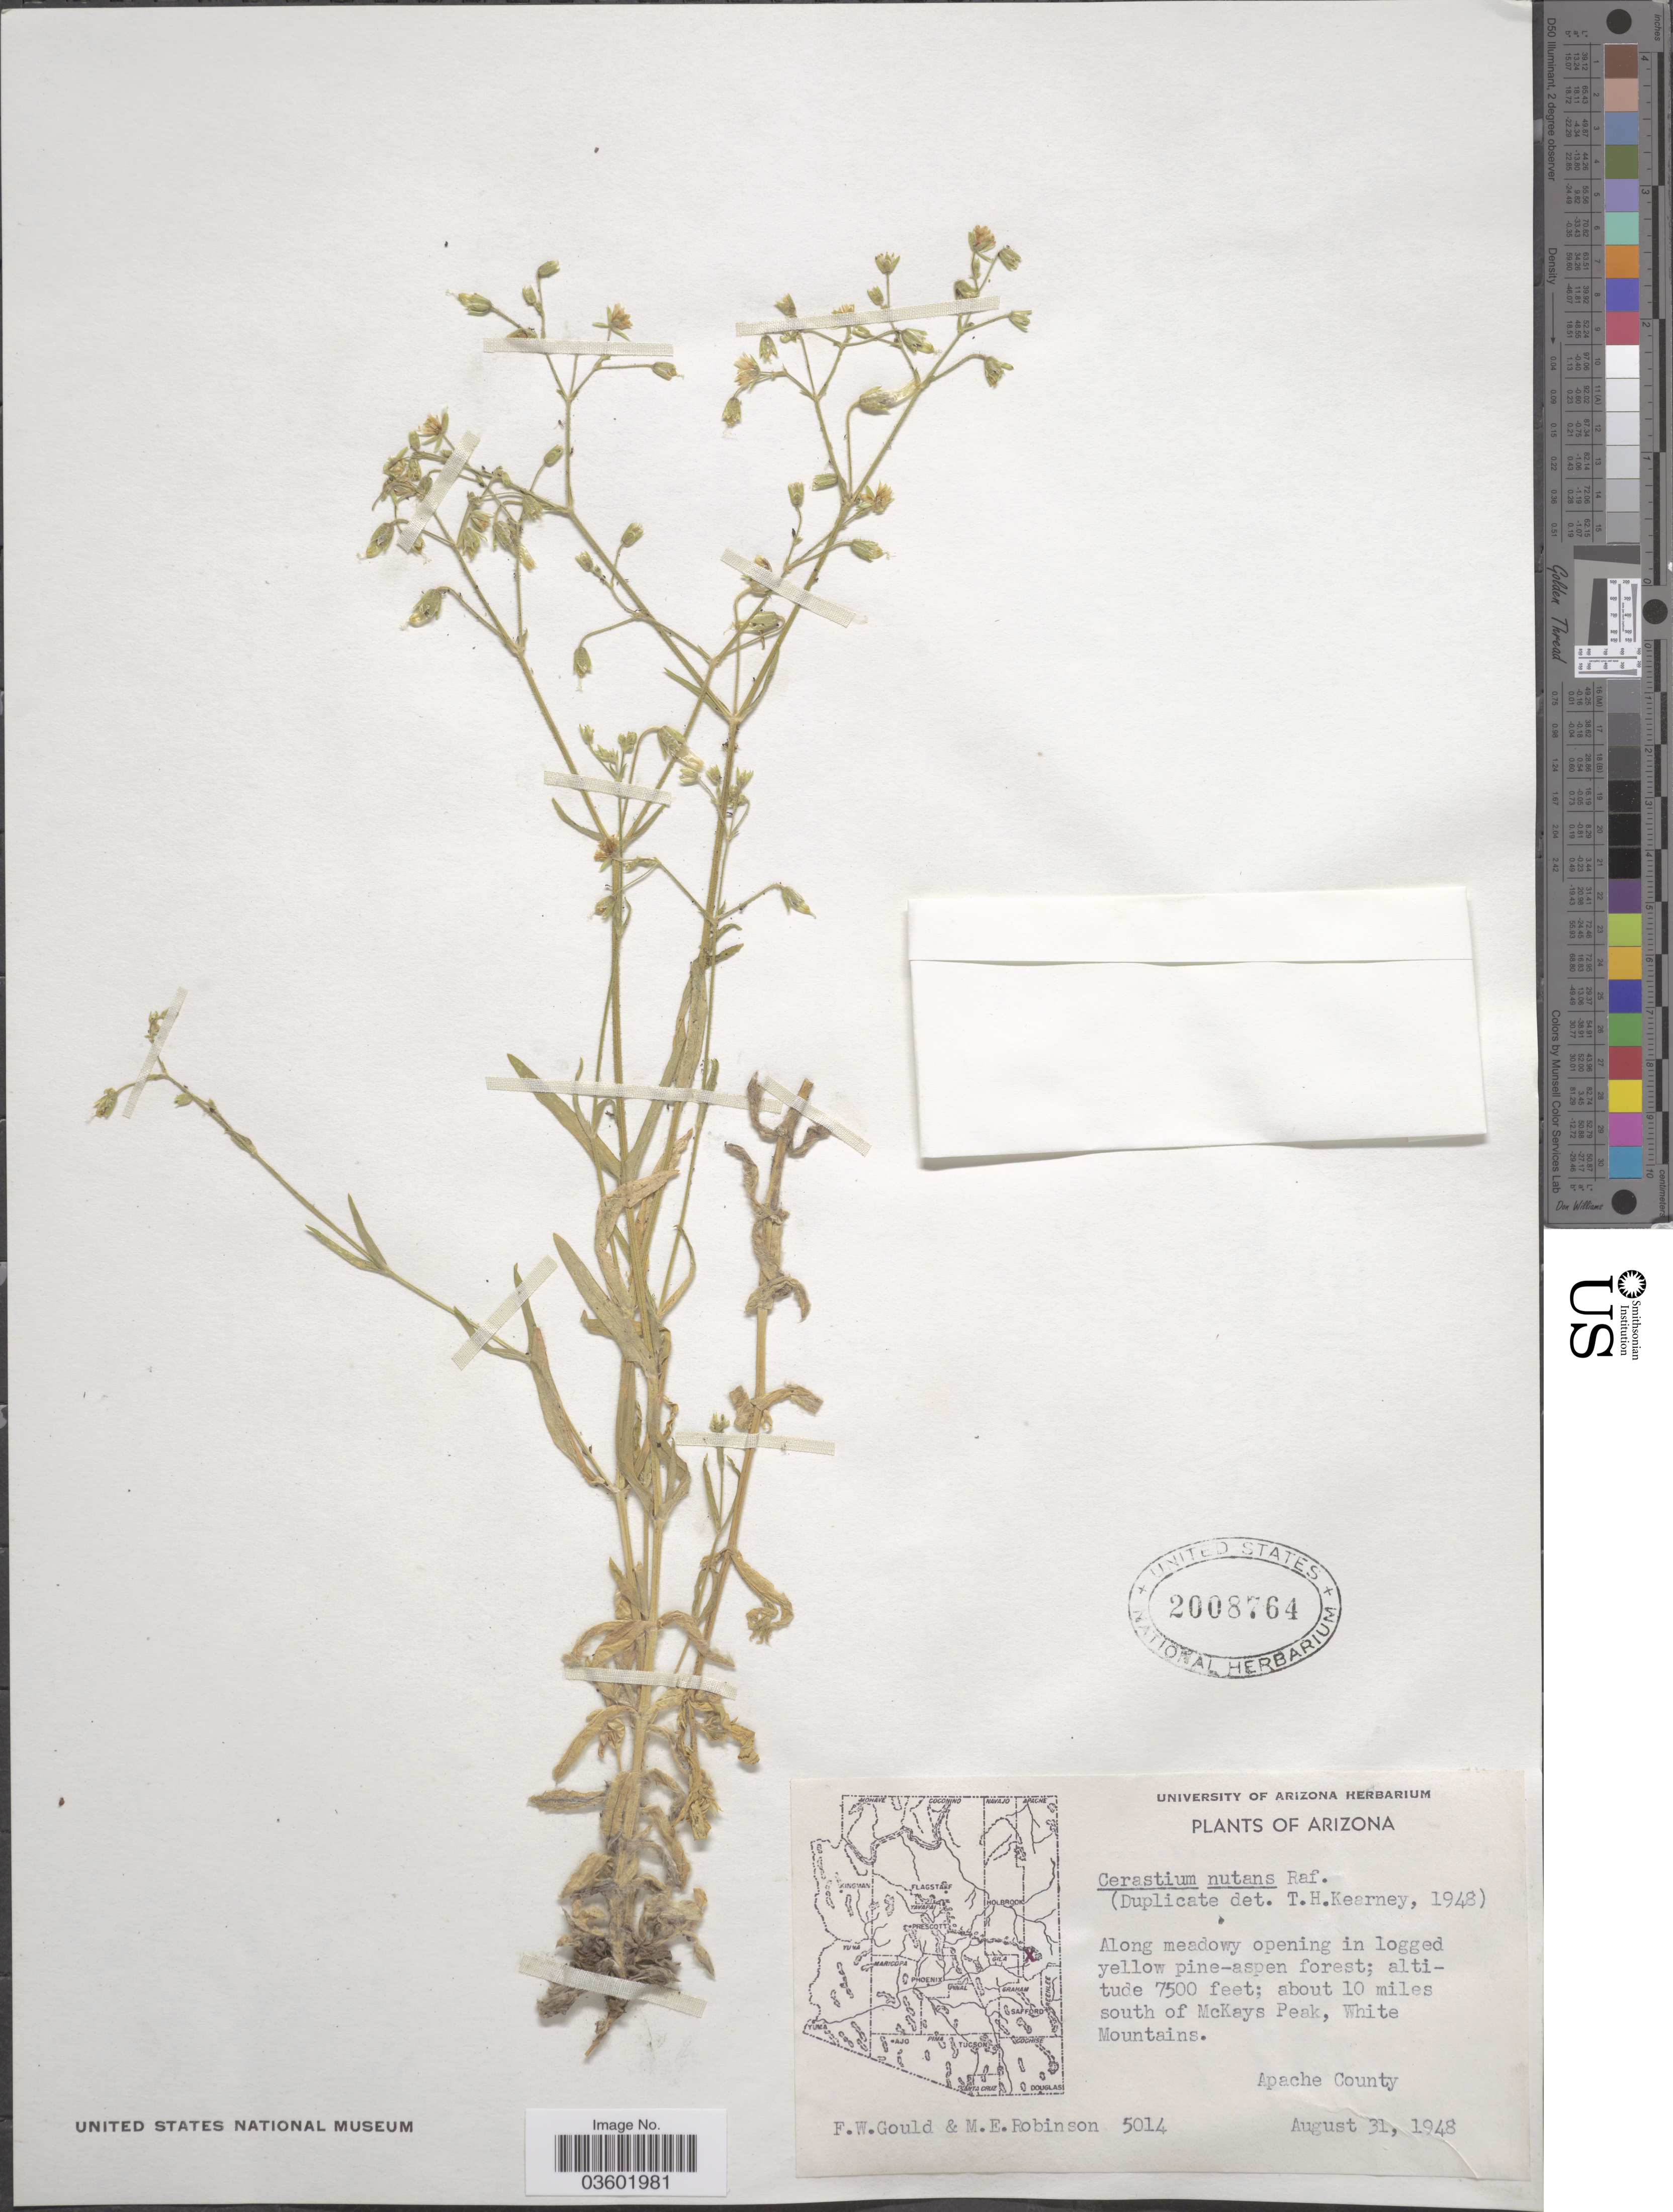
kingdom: Plantae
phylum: Tracheophyta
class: Magnoliopsida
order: Caryophyllales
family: Caryophyllaceae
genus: Cerastium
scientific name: Cerastium sericeum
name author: Pourr.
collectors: F. W. Gould & M. E. Robinson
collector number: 5014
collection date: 1948-08-31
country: United States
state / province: Arizona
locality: About 10 miles south of McKays Peak, White Mountains, Apache County.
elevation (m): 2286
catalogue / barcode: US 2008764